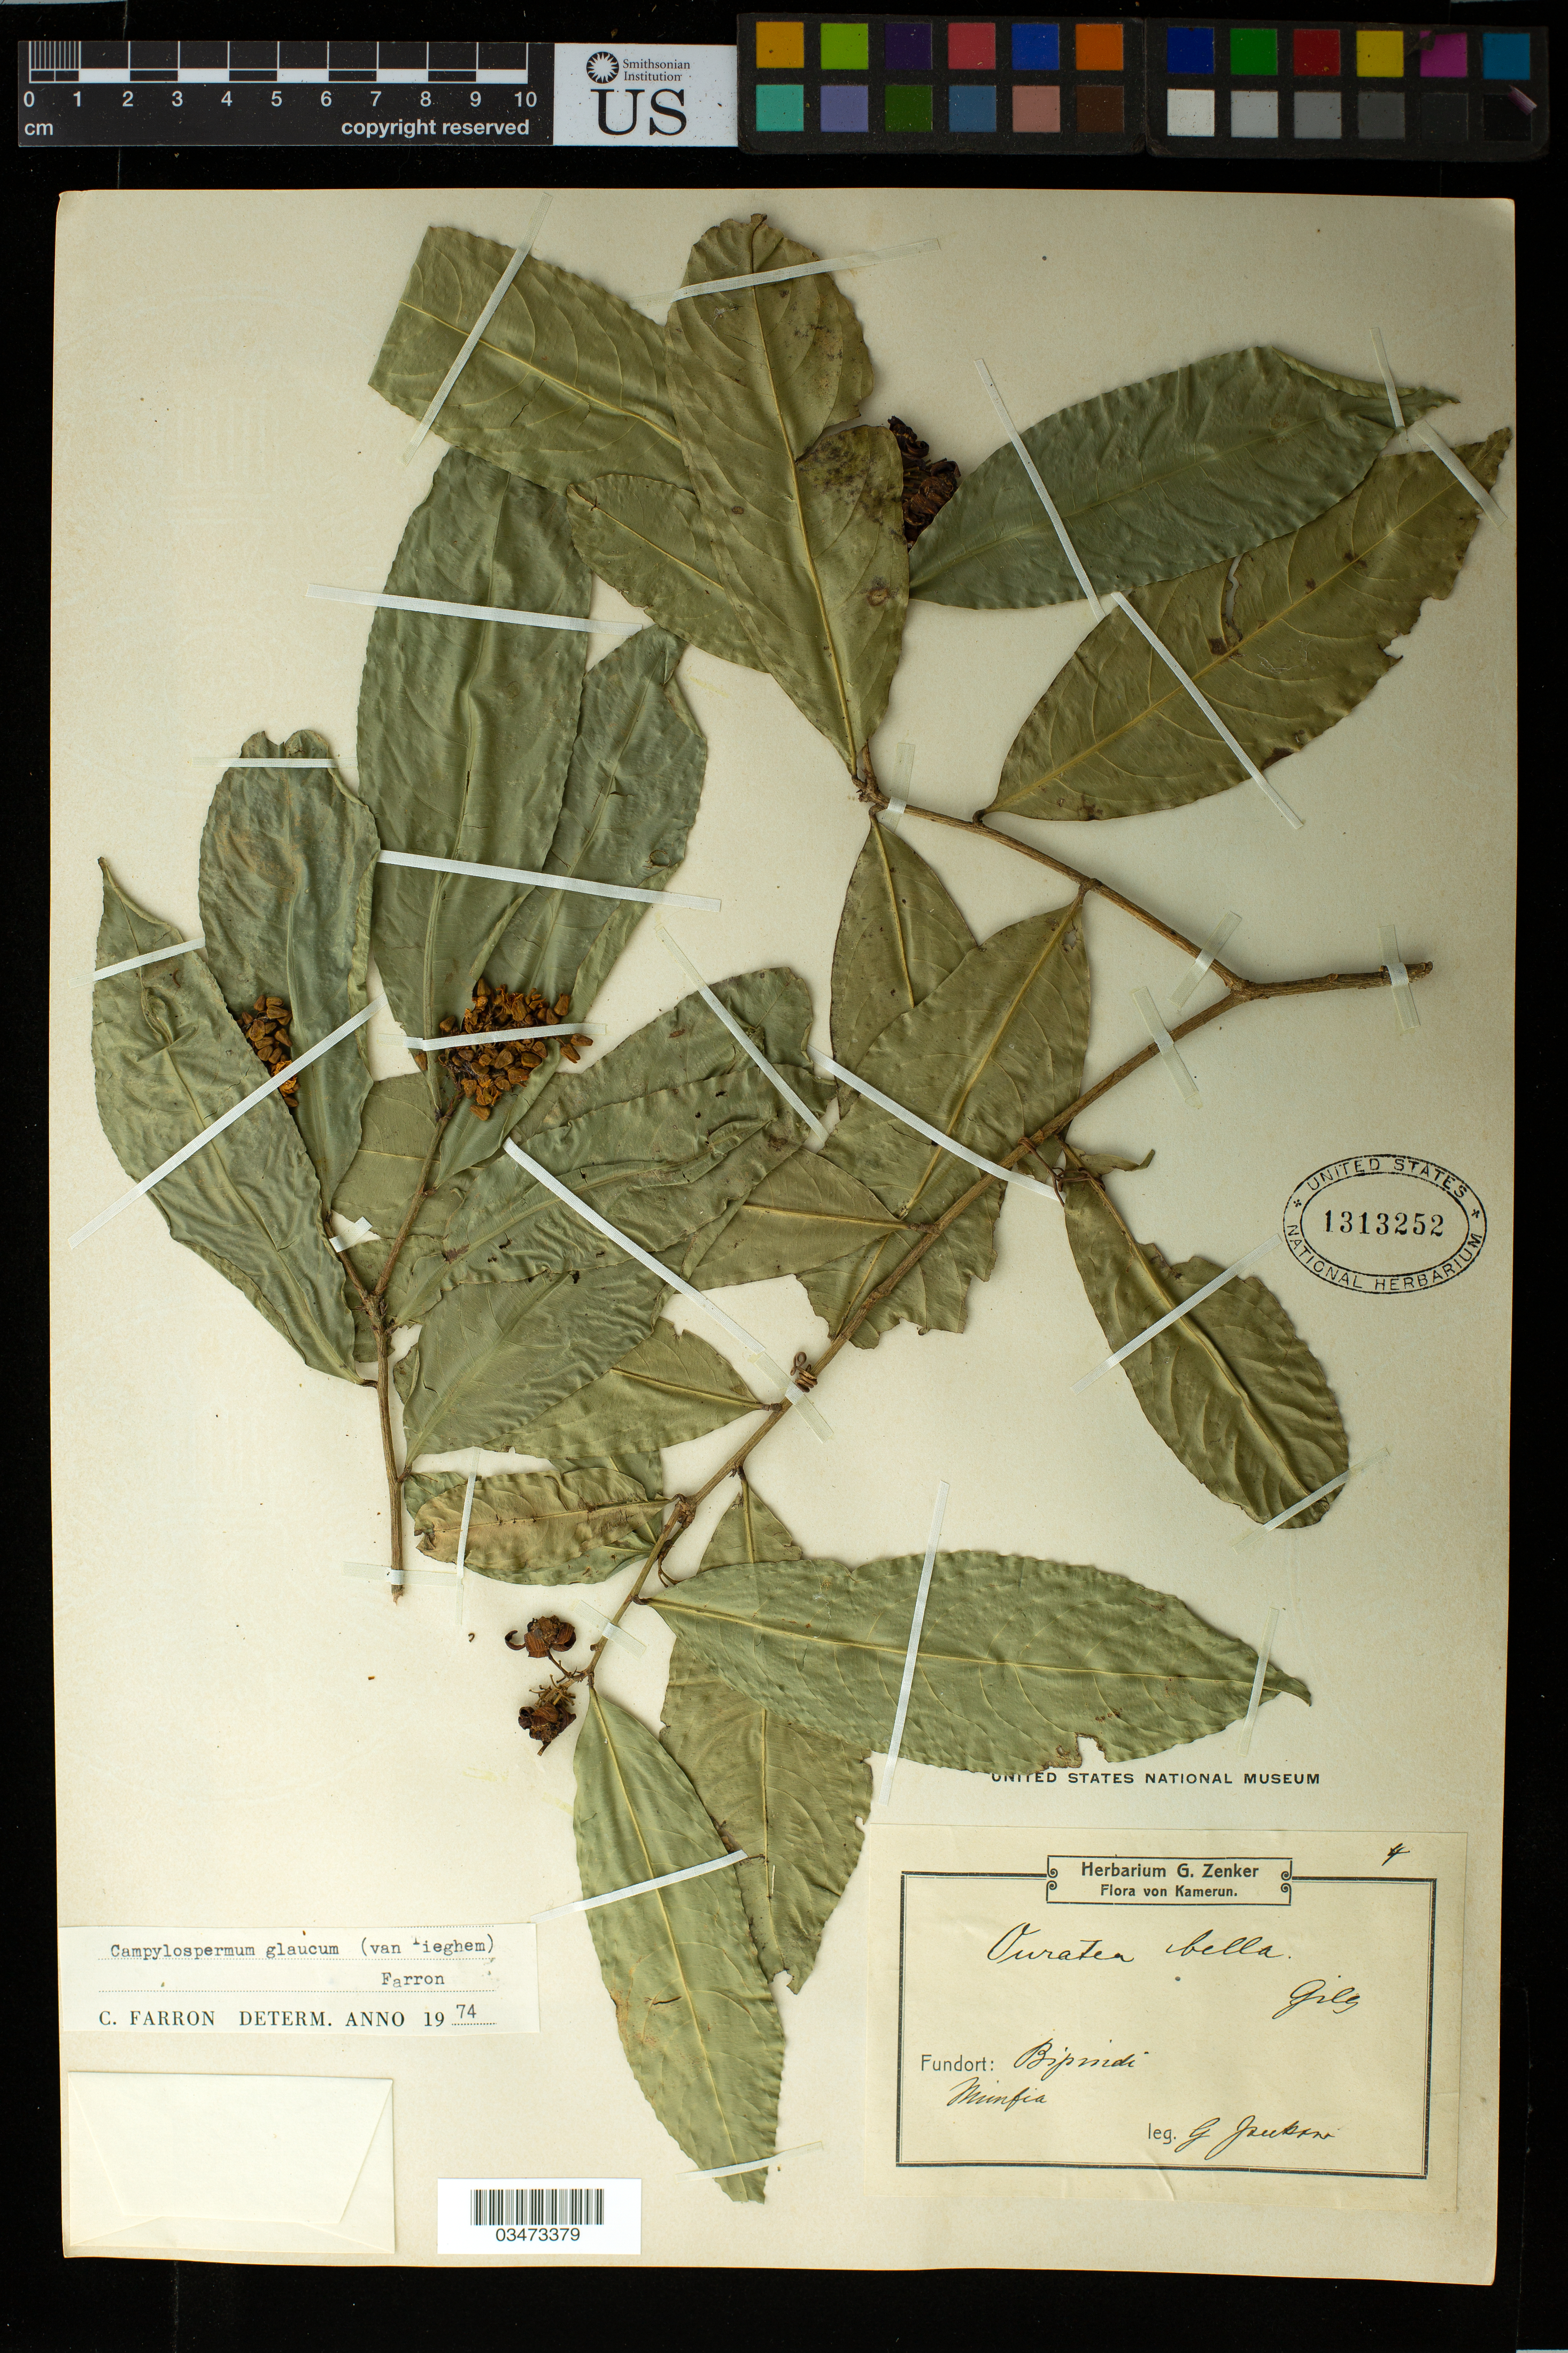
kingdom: Plantae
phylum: Tracheophyta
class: Magnoliopsida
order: Malpighiales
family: Ochnaceae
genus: Campylospermum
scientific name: Campylospermum glaucum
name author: (Tiegh.) Farron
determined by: Farron, Claude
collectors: G. A. Zenker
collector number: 4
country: Cameroon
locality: Bipindi, Mimfia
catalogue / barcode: US 1313252